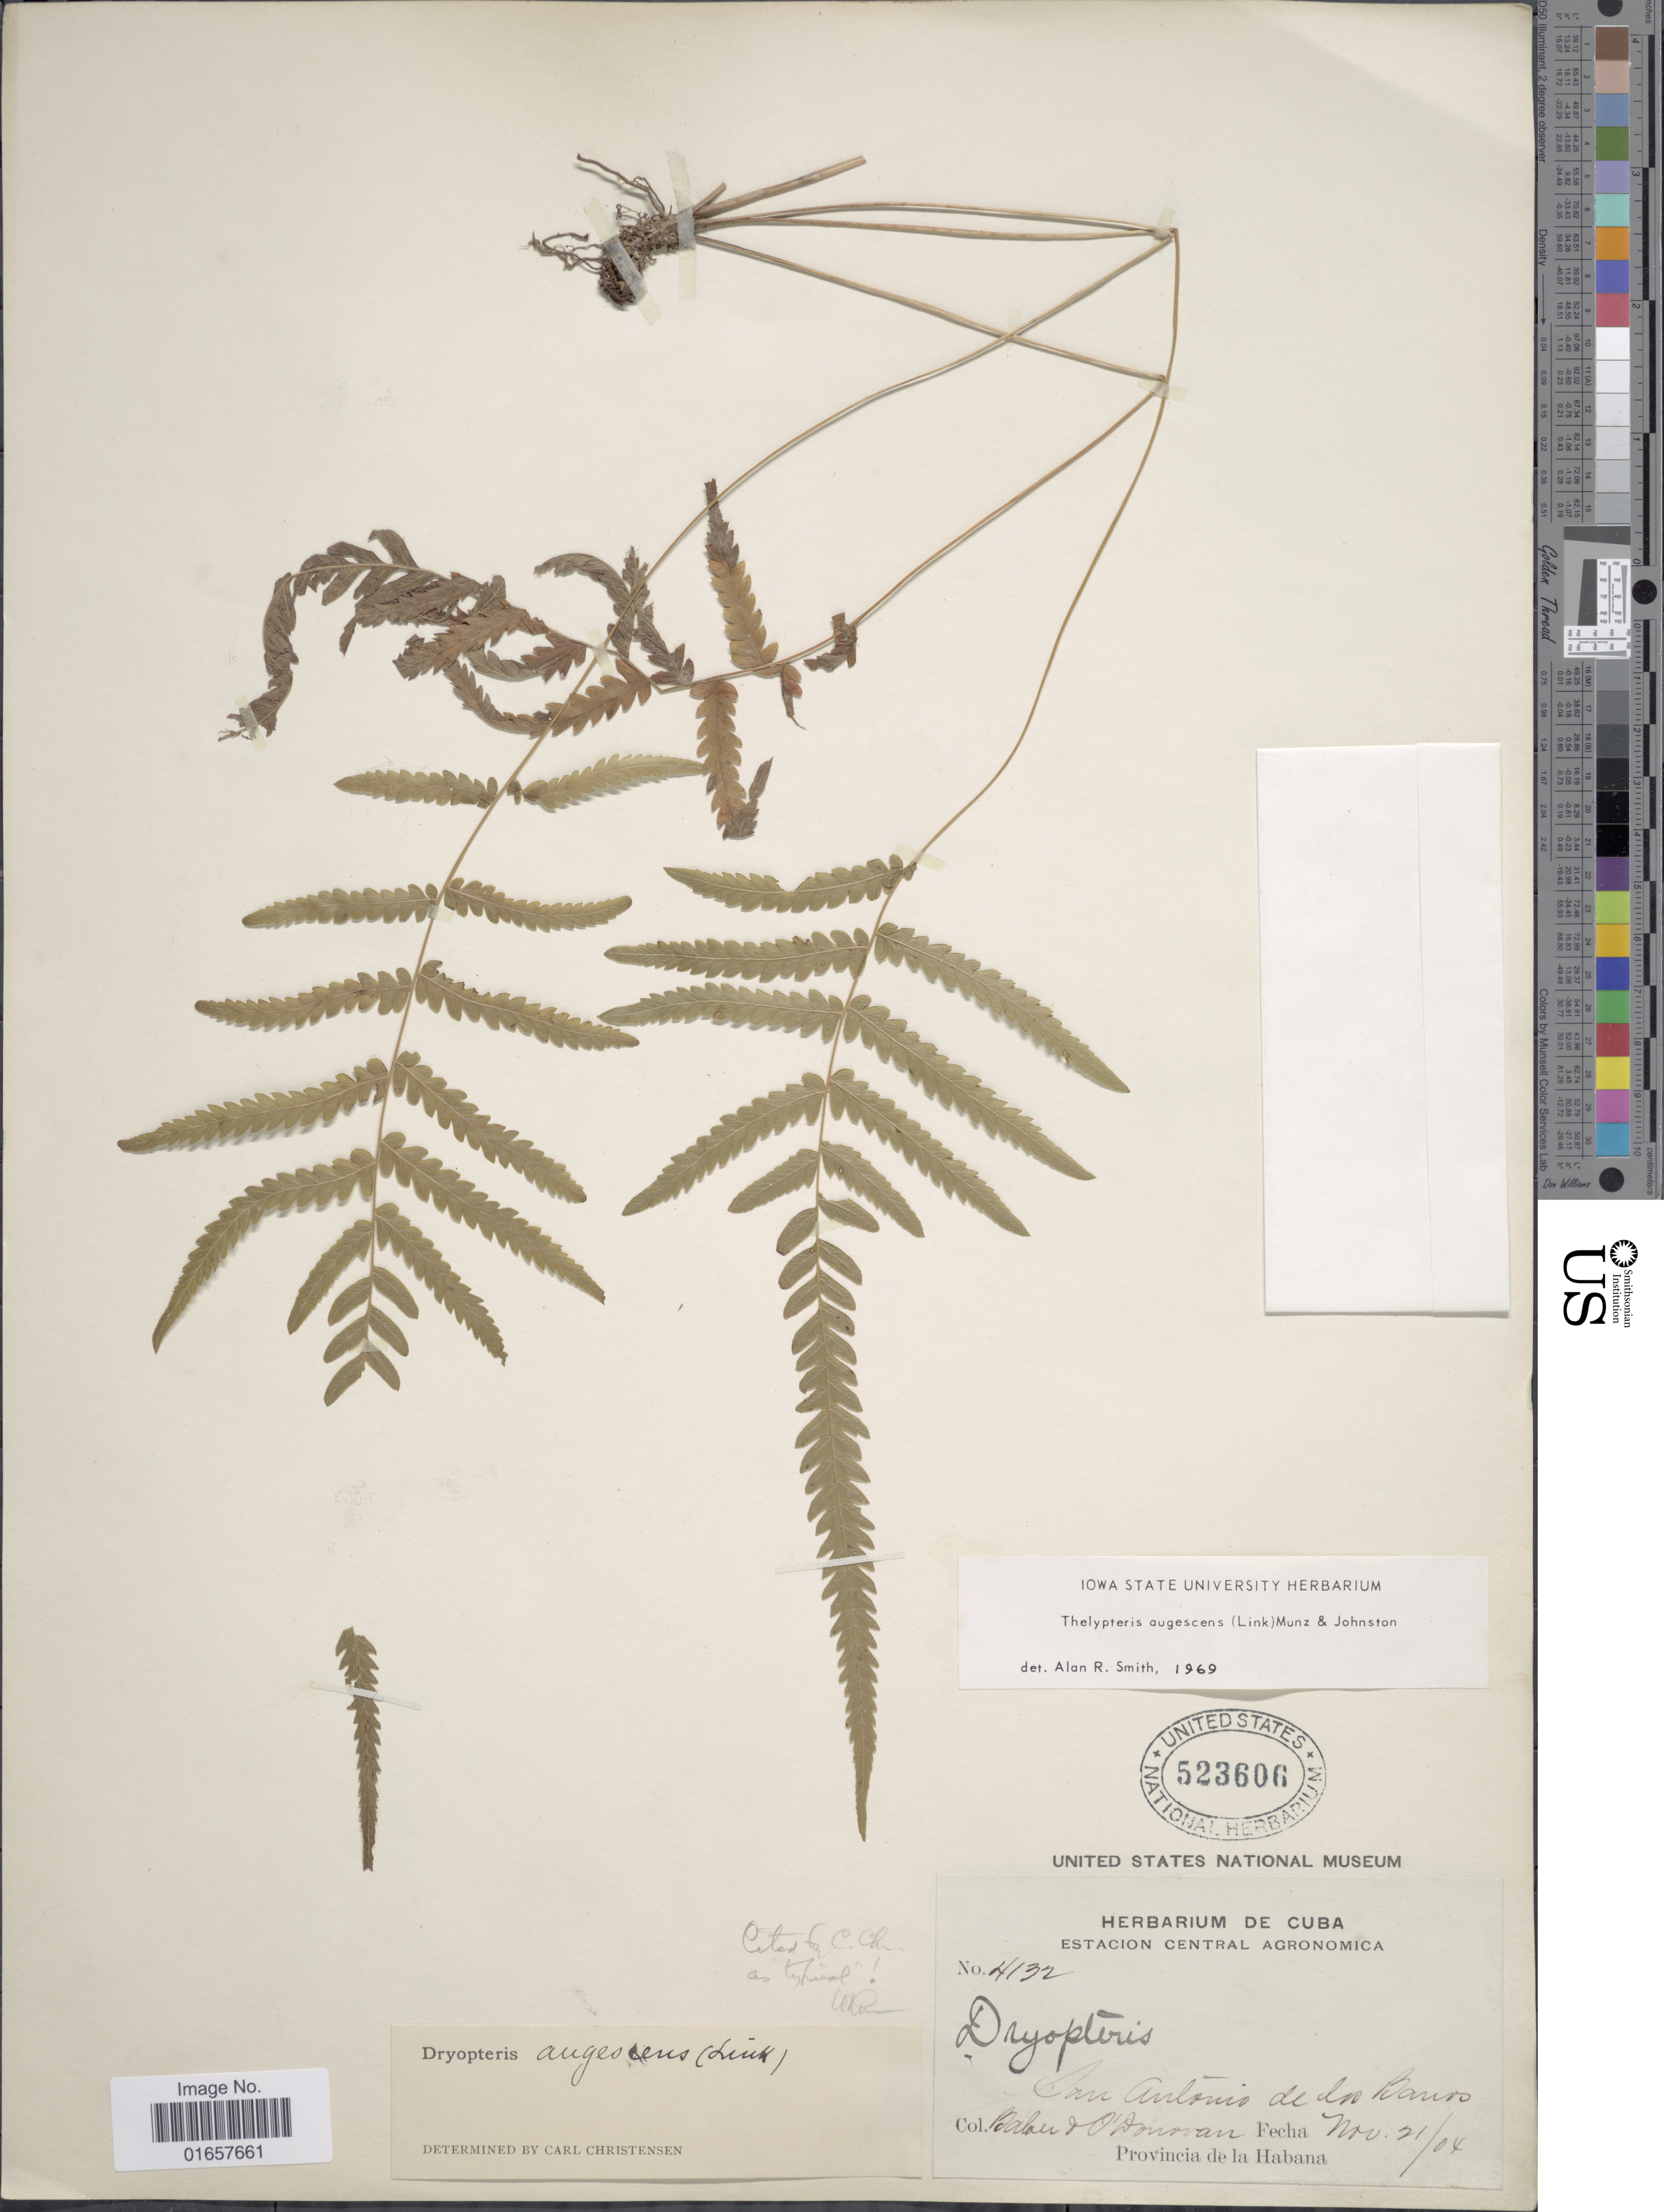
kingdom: Plantae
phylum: Tracheophyta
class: Polypodiopsida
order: Polypodiales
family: Thelypteridaceae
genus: Christella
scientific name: Christella augescens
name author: (Link) Pic. Serm.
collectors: Balau & O. Donovan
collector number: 4132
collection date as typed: Transcribed d/m/y: 21/11/4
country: Cuba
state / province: La Habana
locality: San Tunlonio de las Bano.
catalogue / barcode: US 523606